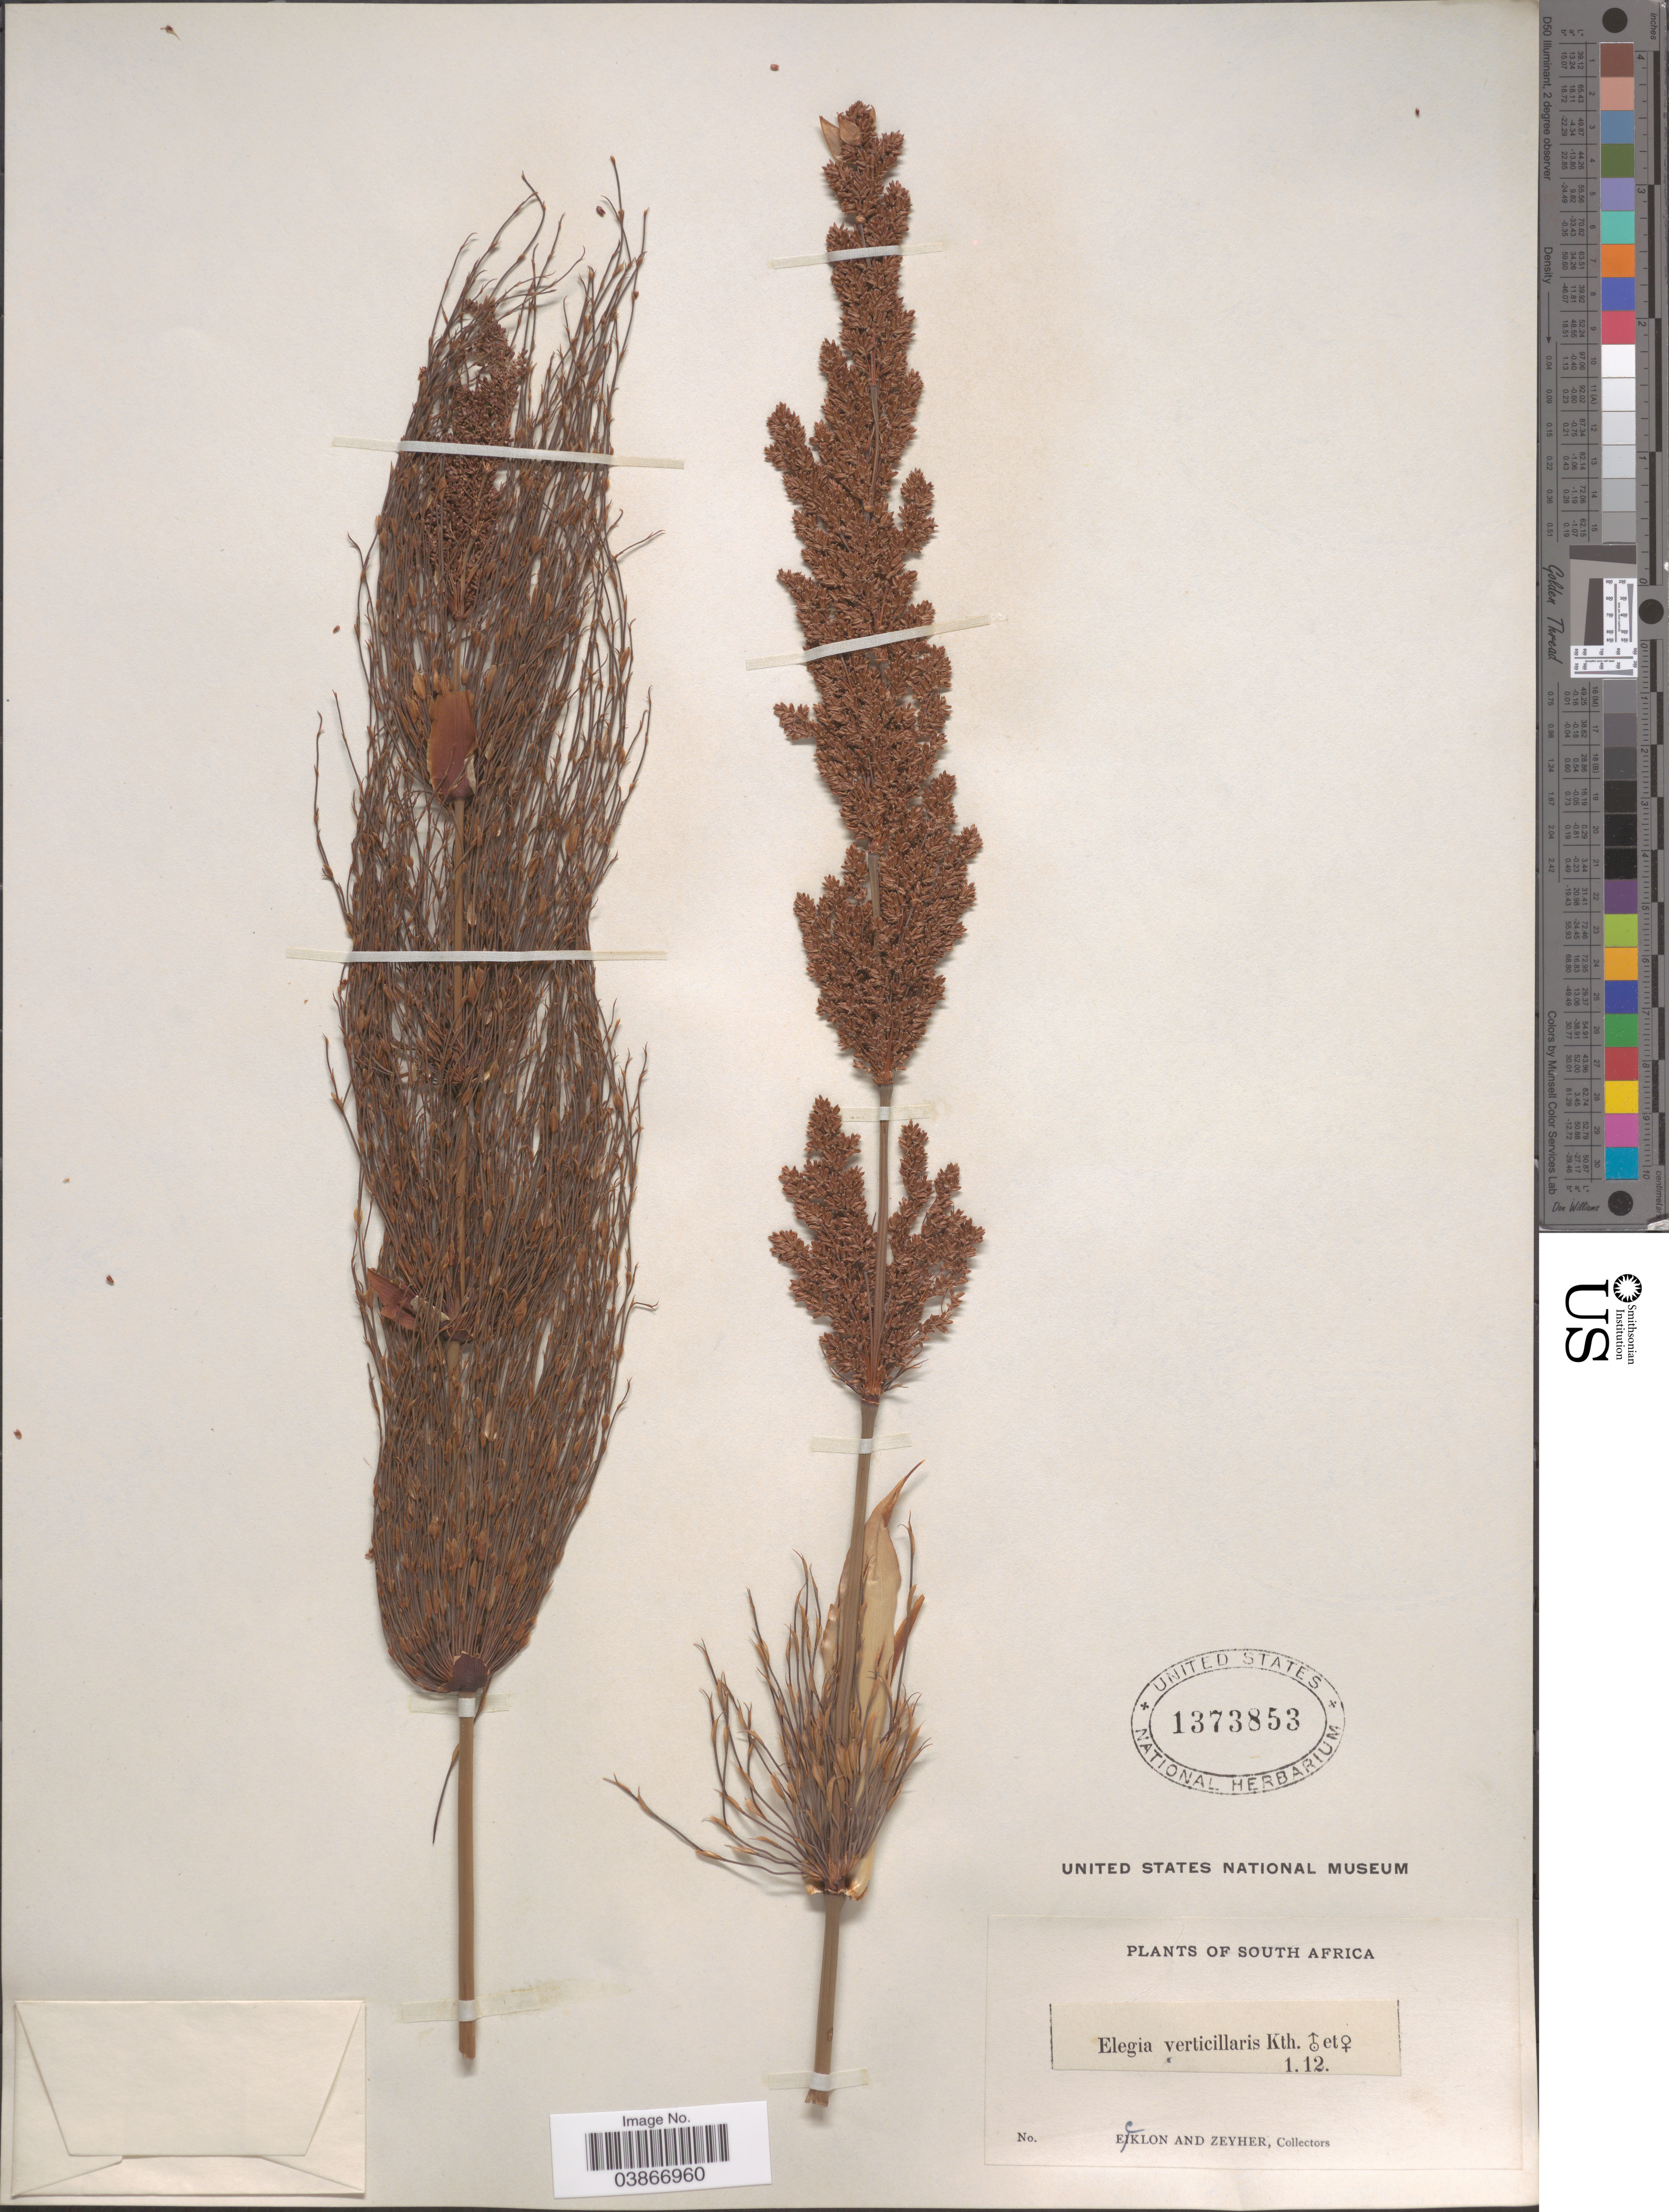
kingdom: Plantae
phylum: Tracheophyta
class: Liliopsida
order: Poales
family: Restionaceae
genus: Elegia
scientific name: Elegia verticillaris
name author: (L. f.) Kunth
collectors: -. Ecklon & -. Zeyher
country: South Africa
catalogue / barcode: US 1373853